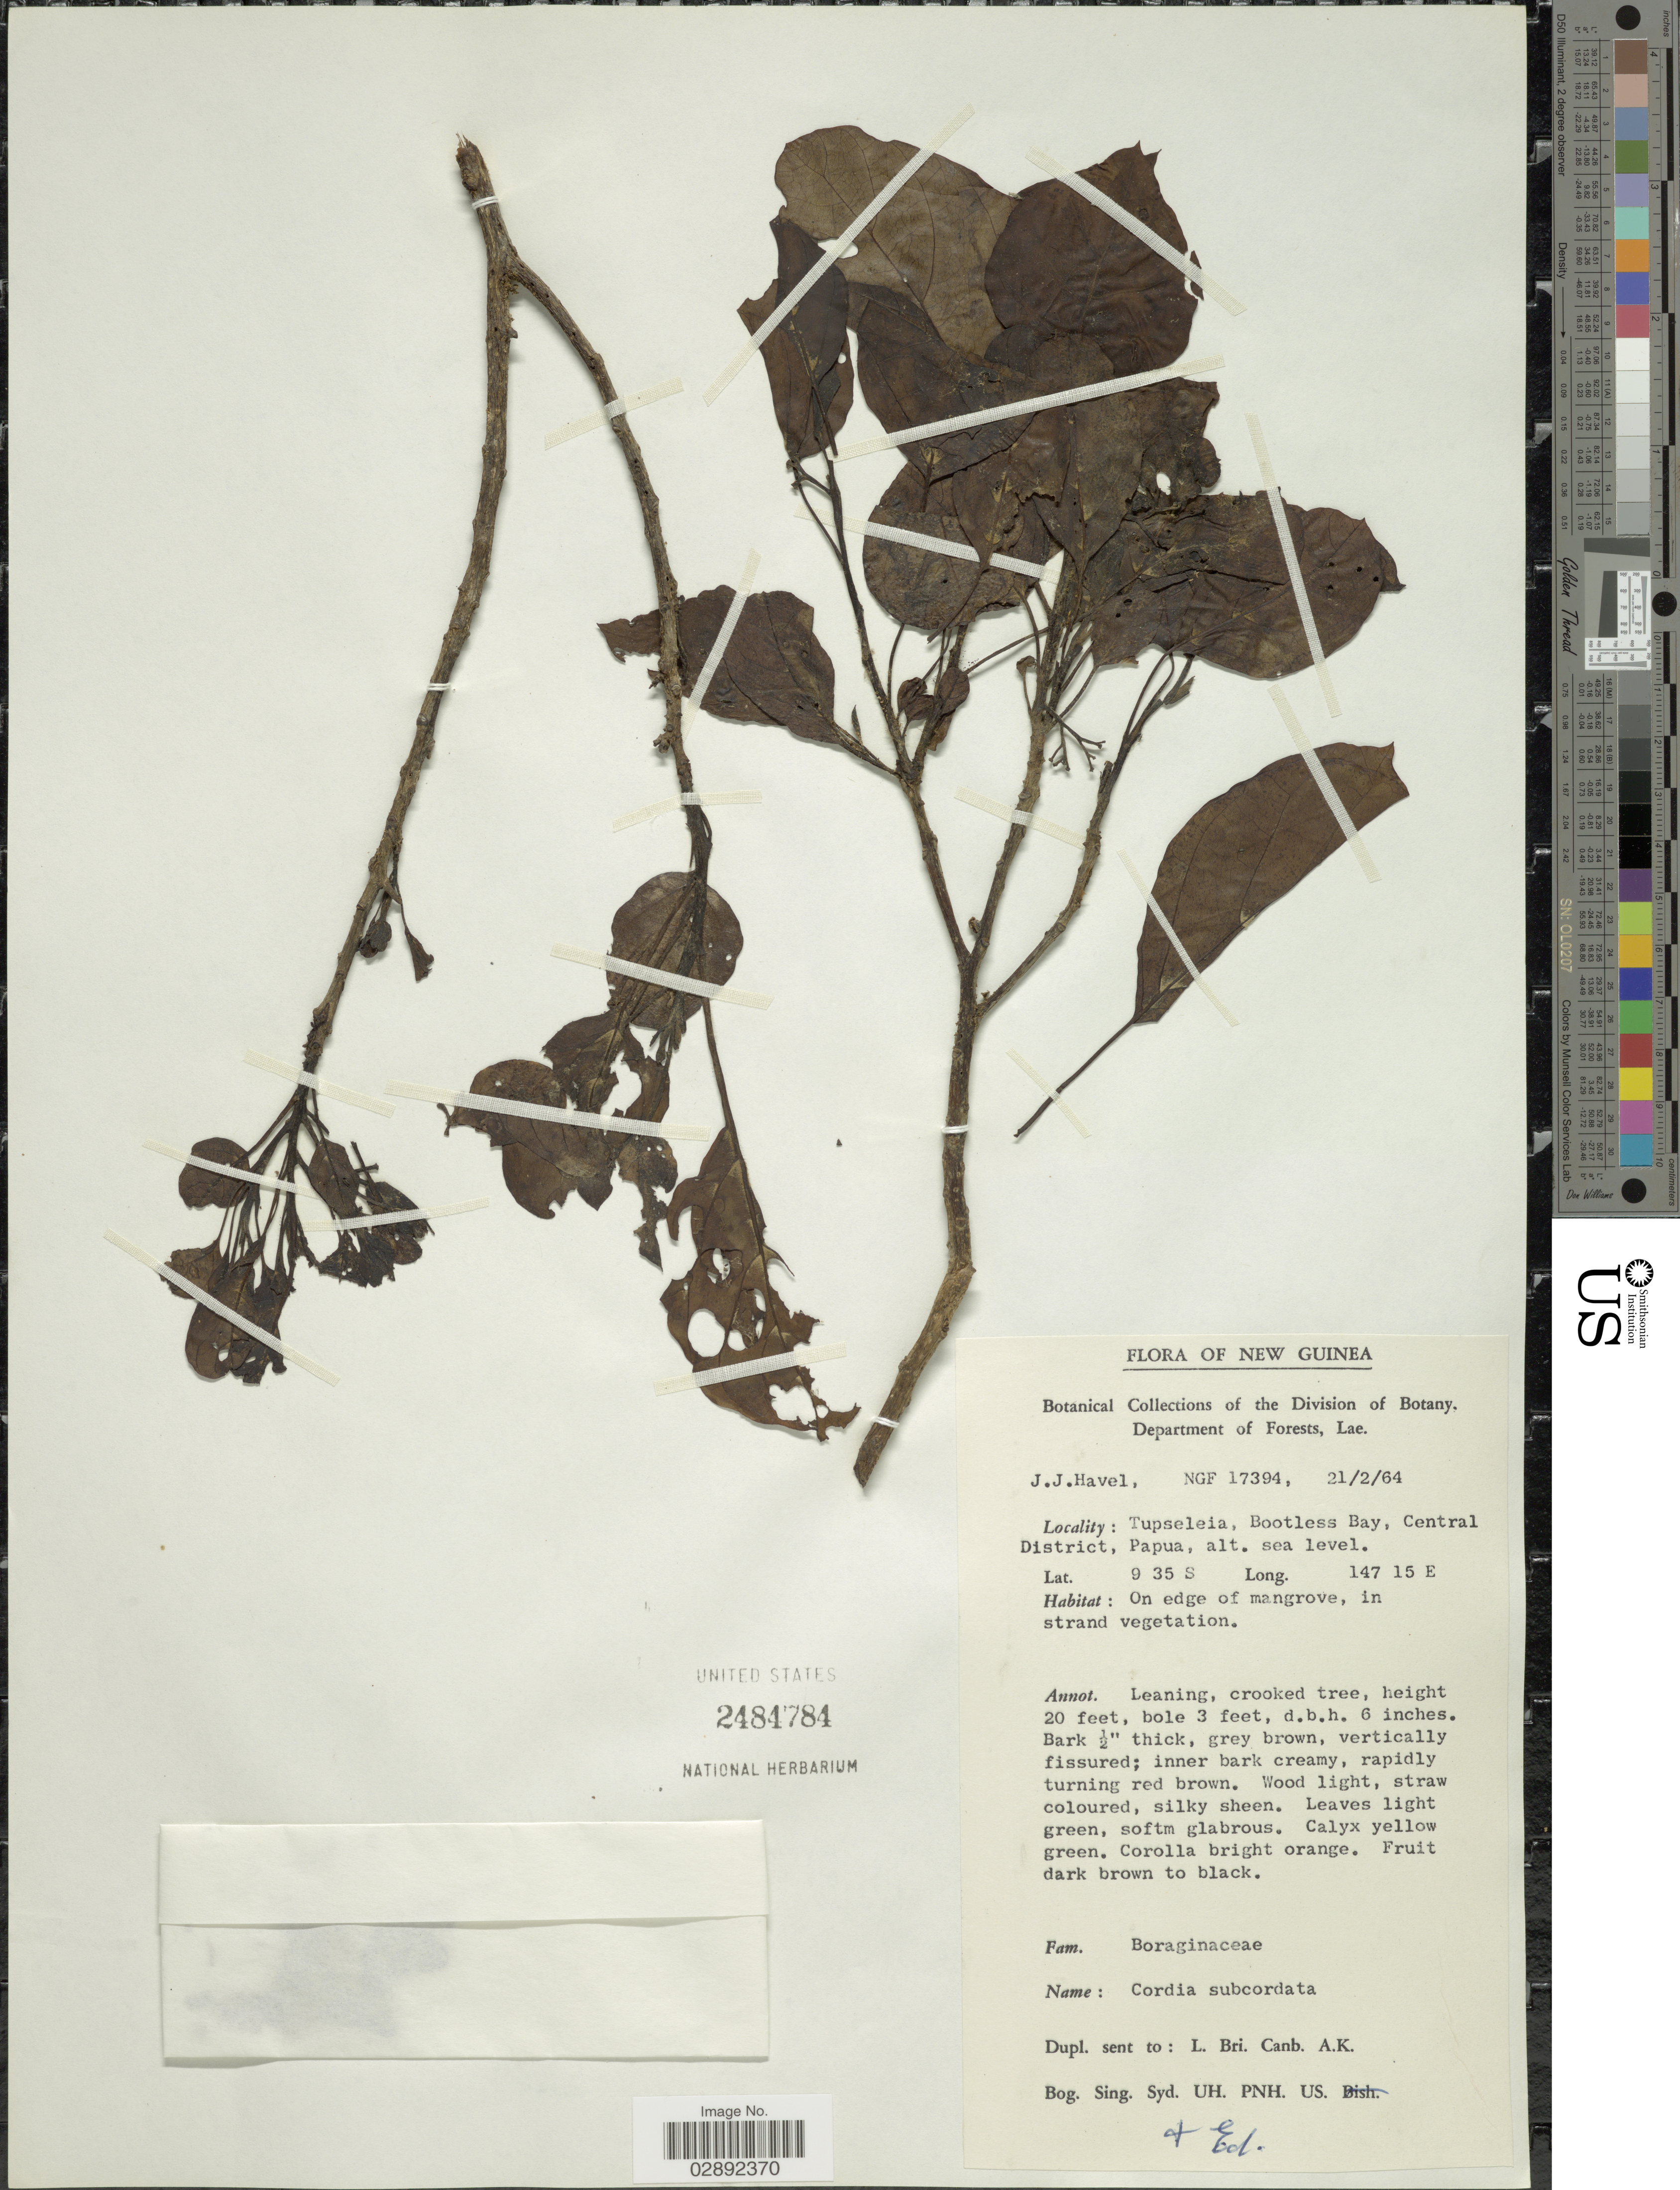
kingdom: Plantae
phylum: Tracheophyta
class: Magnoliopsida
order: Boraginales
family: Cordiaceae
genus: Cordia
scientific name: Cordia subcordata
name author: Lam.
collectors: J. Havel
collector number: NGF17394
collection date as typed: Transcribed d/m/y: 21/2/64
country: Papua New Guinea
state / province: Central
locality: New Guinea. Tupseleia, Bootless Bay, Central District, Papua.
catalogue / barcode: US 2484784